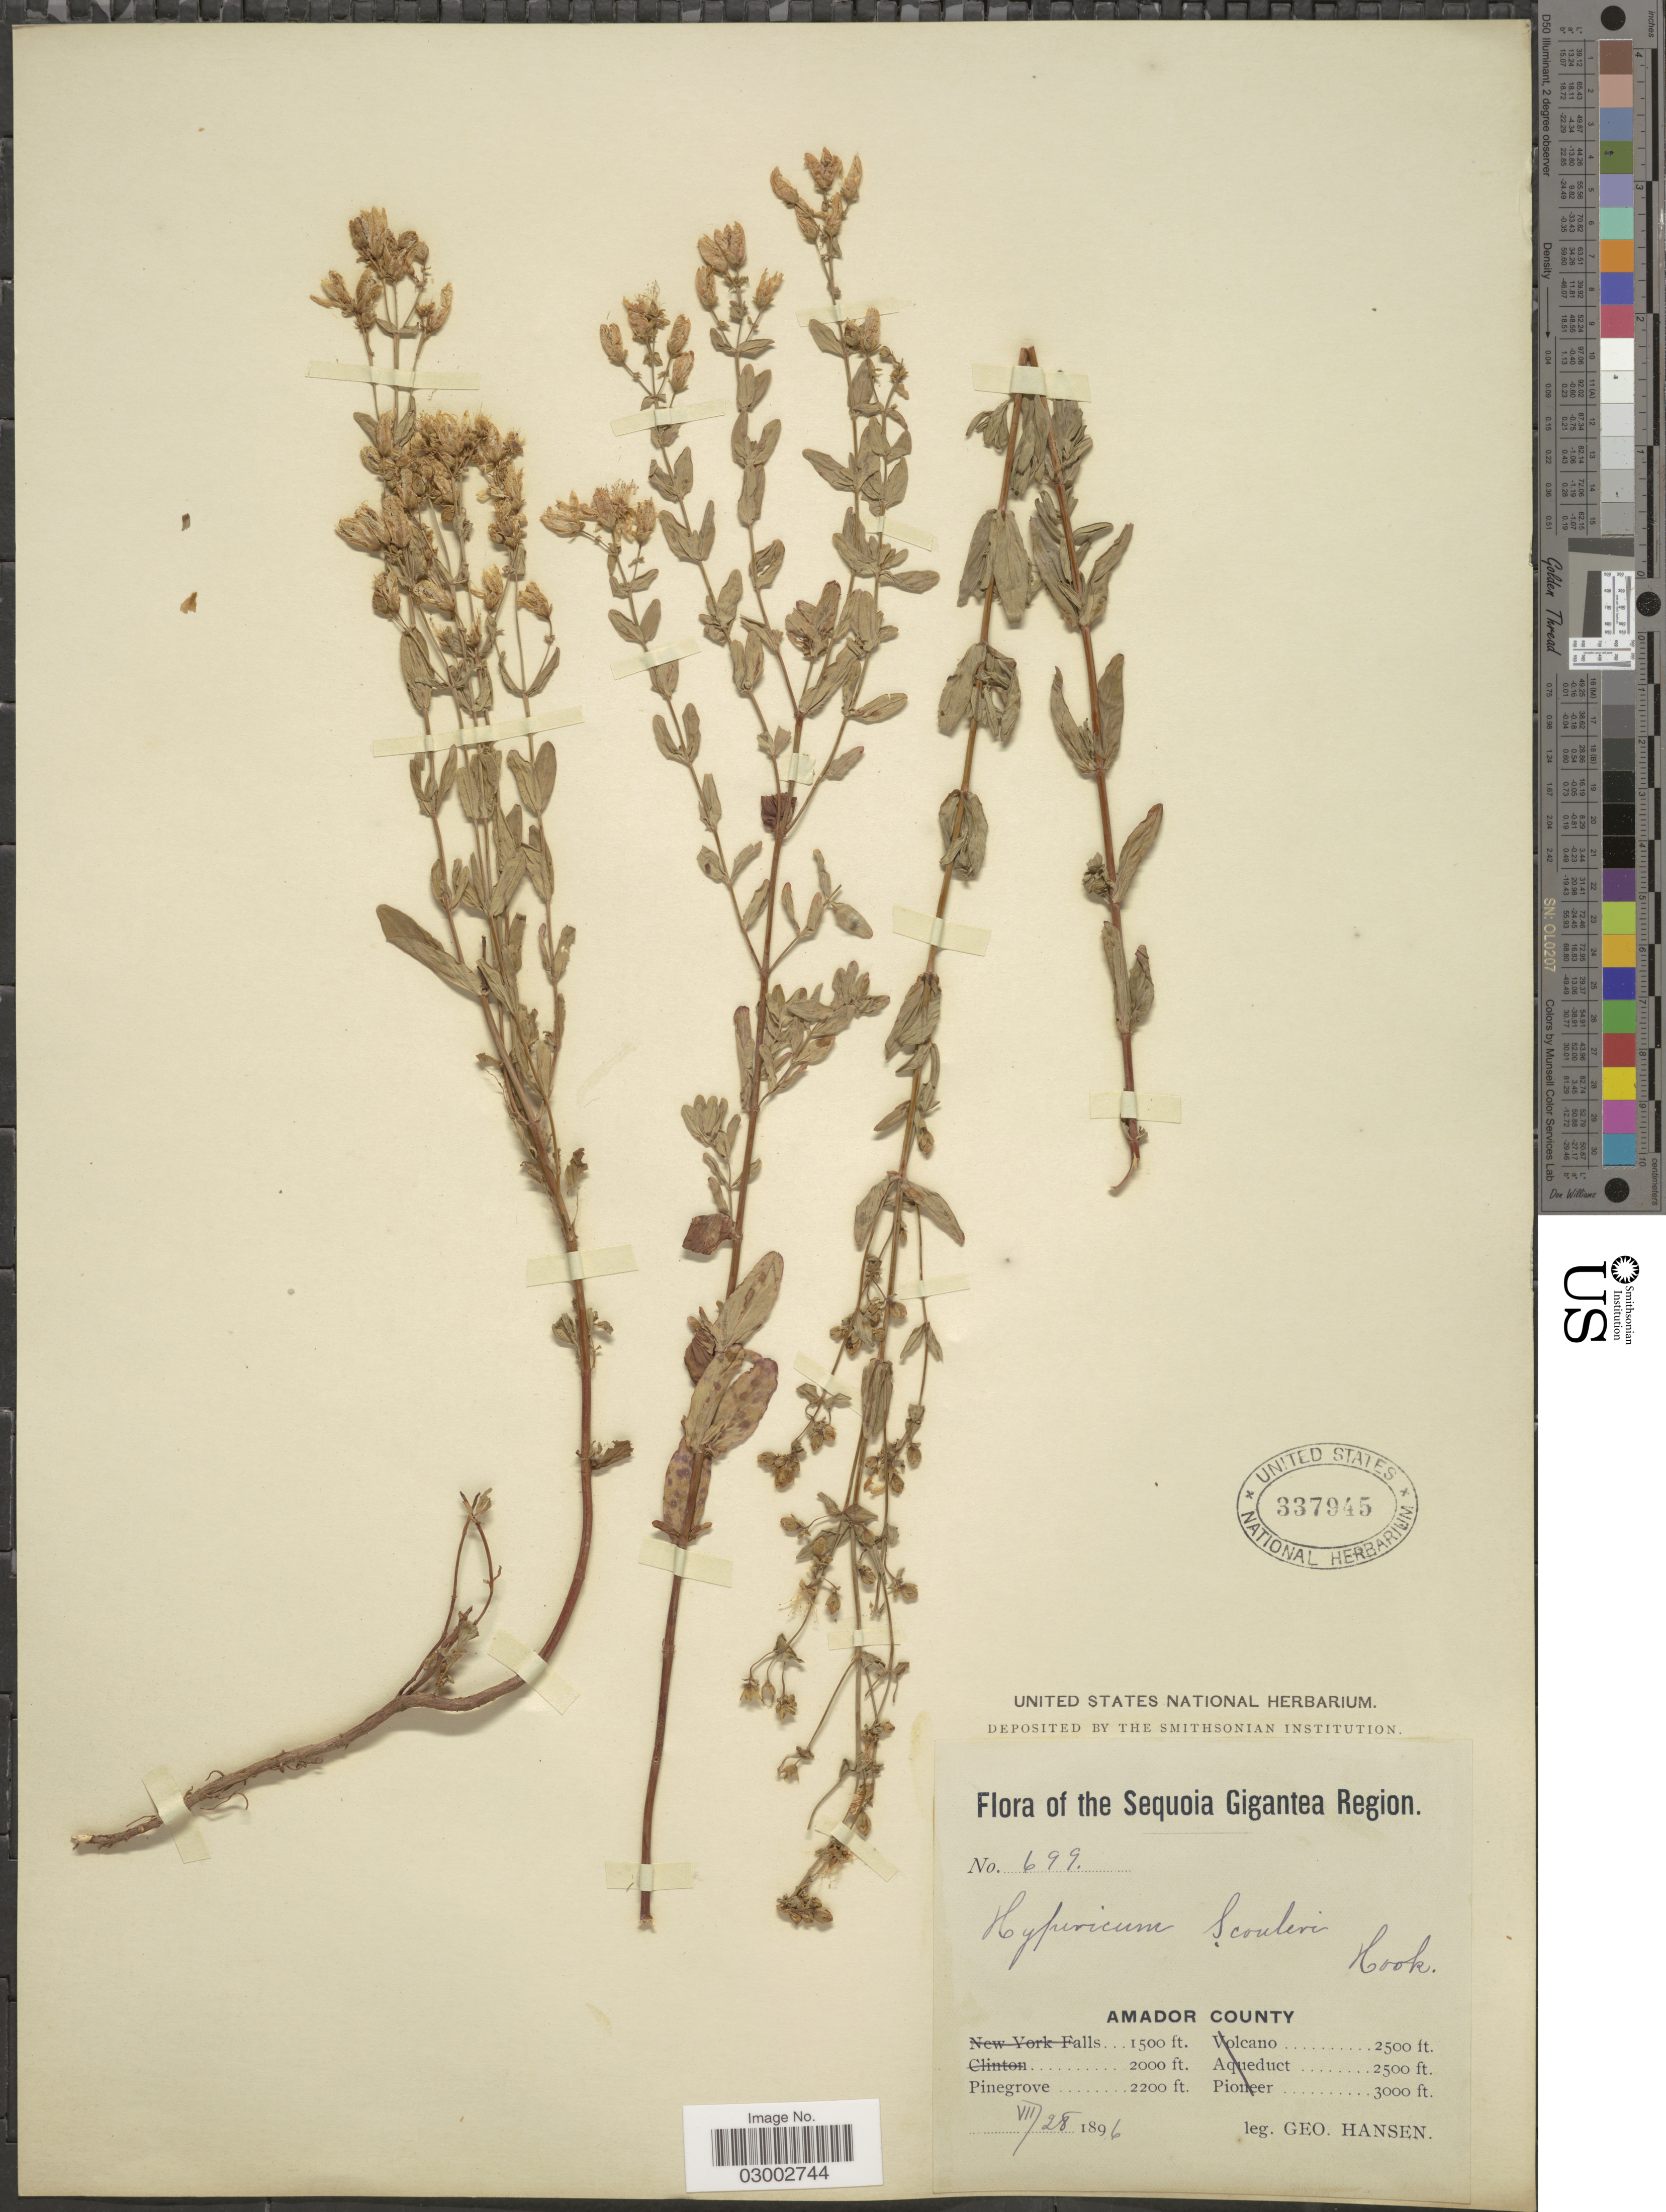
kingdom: Plantae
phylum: Tracheophyta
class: Magnoliopsida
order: Malpighiales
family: Hypericaceae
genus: Hypericum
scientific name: Hypericum scouleri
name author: Hook.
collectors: G. Hansen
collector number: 699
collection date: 1896-07-28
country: United States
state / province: California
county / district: Amador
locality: Sequoia Gigantea Region. Amador County. Pinegrove.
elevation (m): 671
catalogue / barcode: US 337945